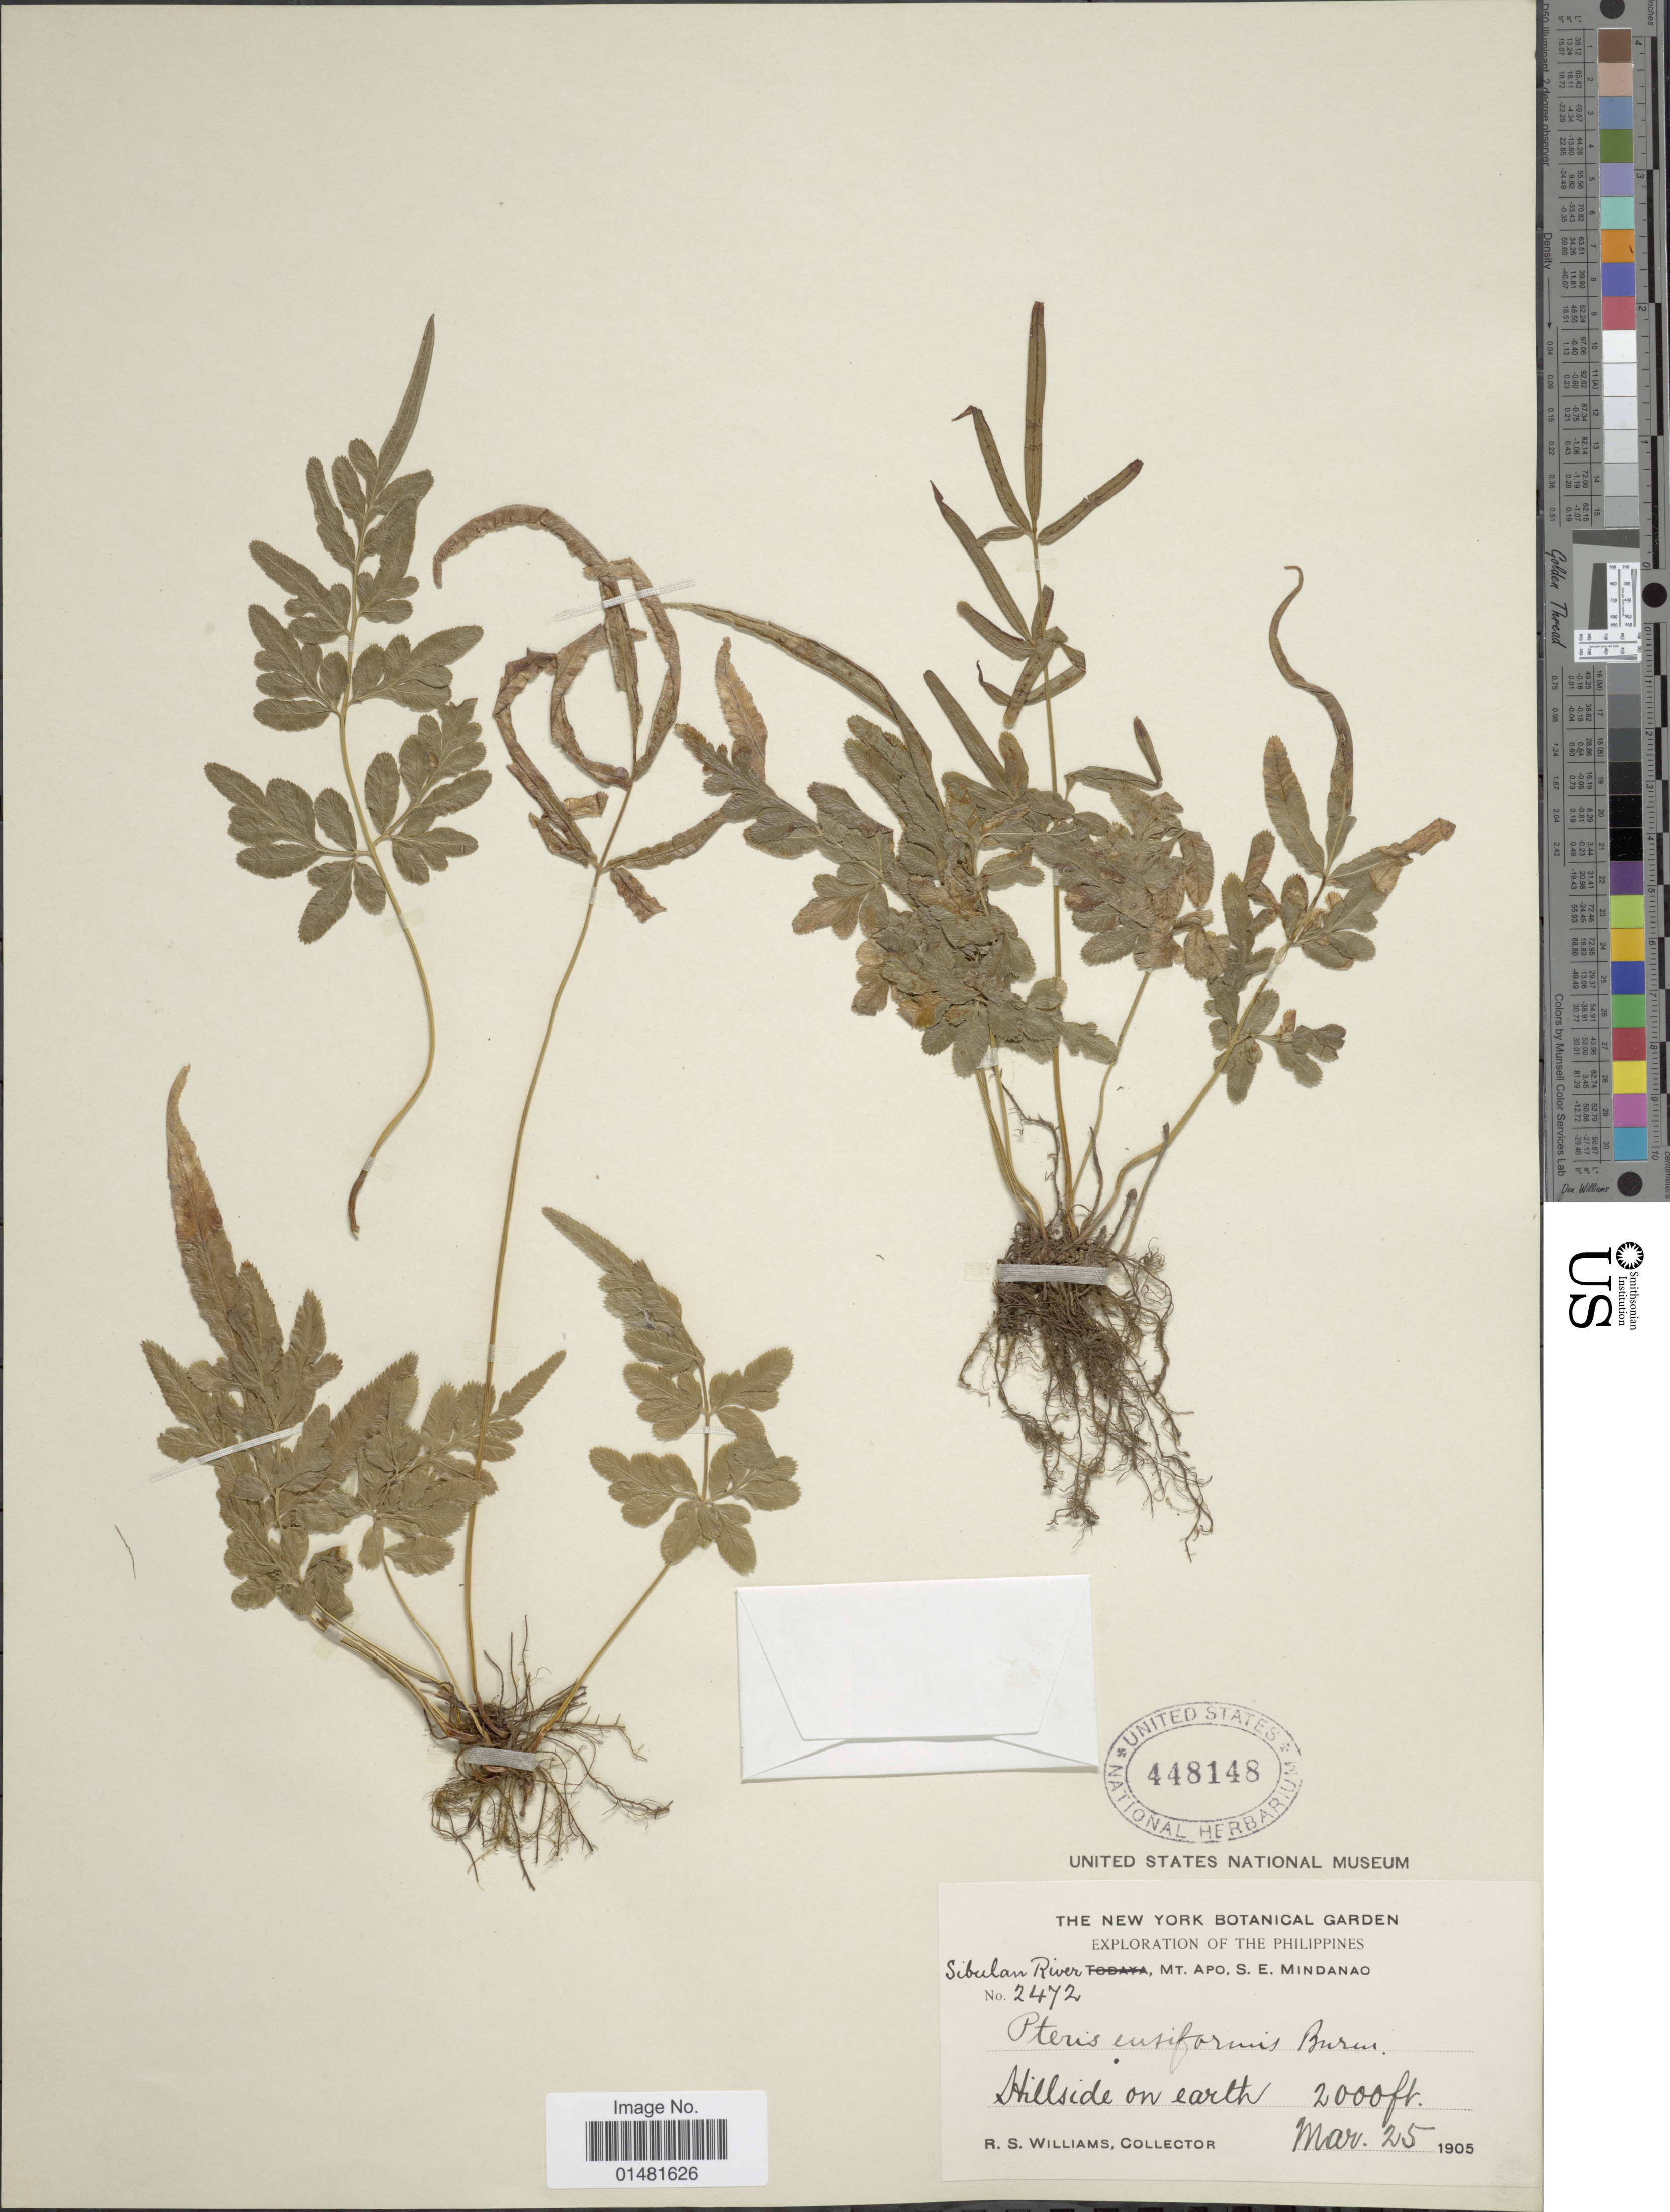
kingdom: Plantae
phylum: Tracheophyta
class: Polypodiopsida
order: Polypodiales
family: Pteridaceae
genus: Pteris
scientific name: Pteris ensiformis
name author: Burm. f.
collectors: R. S. Williams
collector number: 2472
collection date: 1905-03-25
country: Philippines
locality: Sibulan River, Mt. Apo, S.E. Mindanao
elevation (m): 610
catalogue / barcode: US 448148